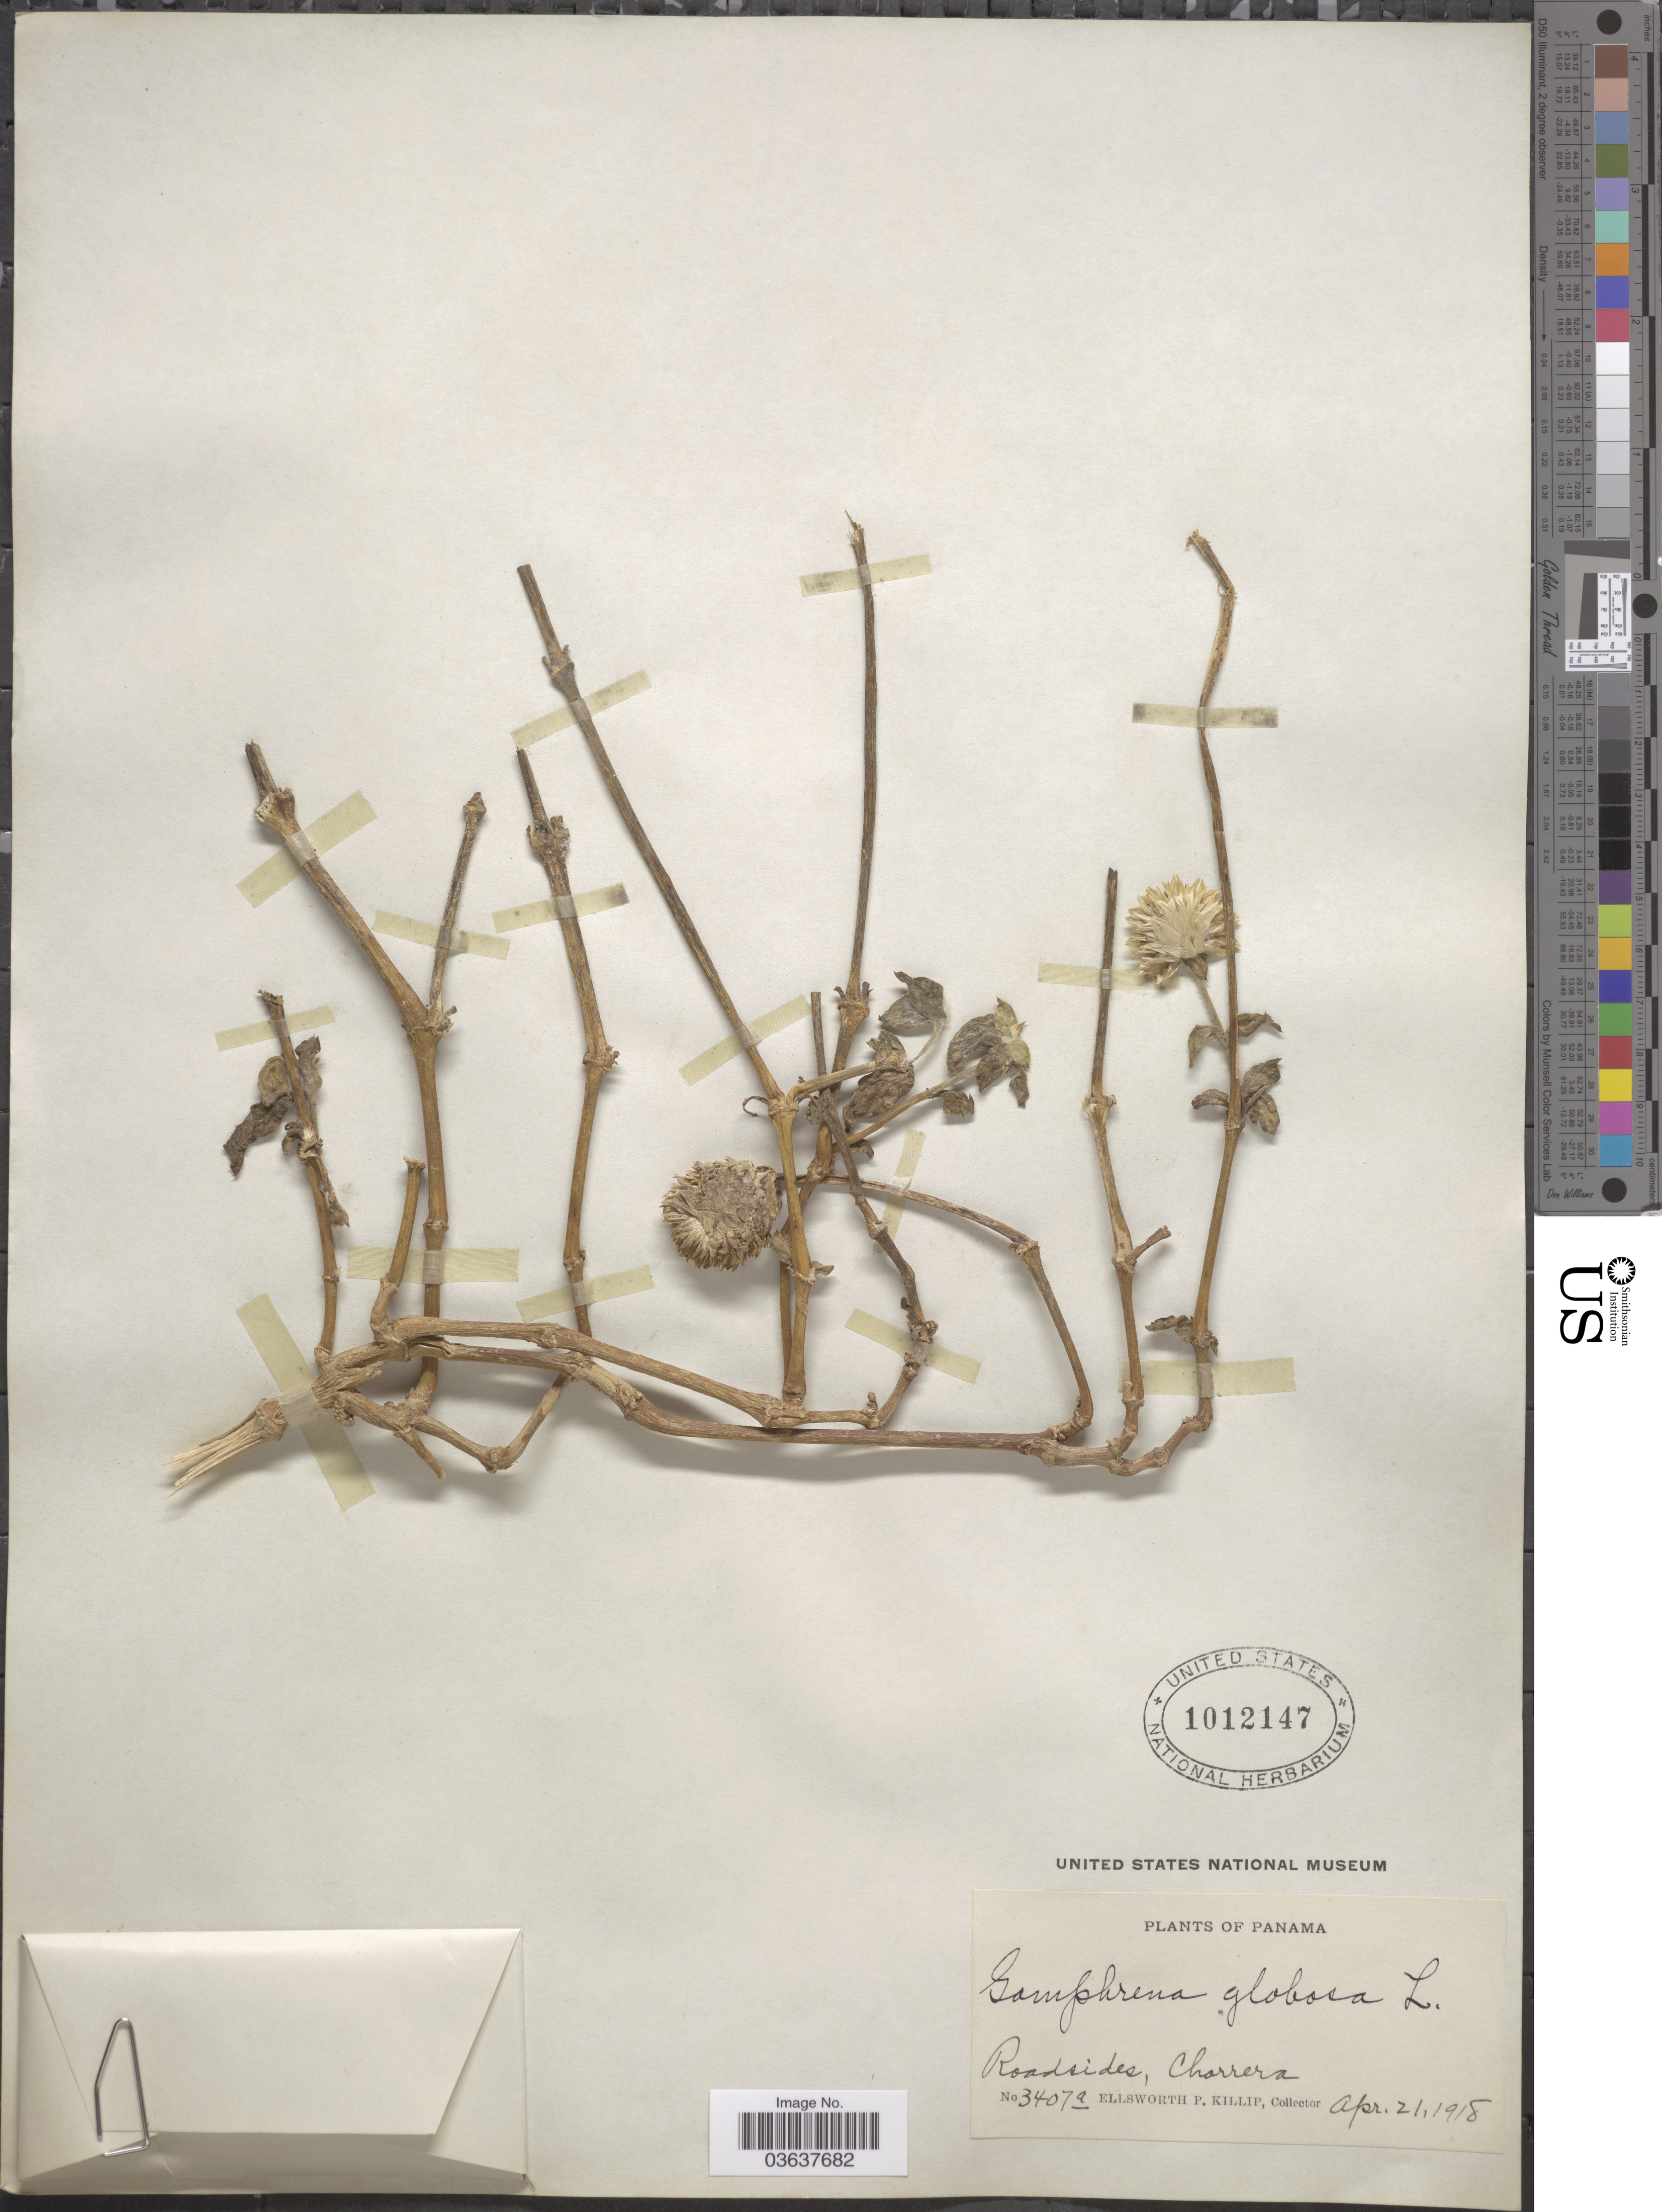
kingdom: Plantae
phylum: Tracheophyta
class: Magnoliopsida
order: Caryophyllales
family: Amaranthaceae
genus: Gomphrena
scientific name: Gomphrena globosa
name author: L.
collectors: E. P. Killip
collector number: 3407a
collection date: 1918-04-21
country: Panama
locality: Roadsides, Chorrera.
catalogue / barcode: US 1012147